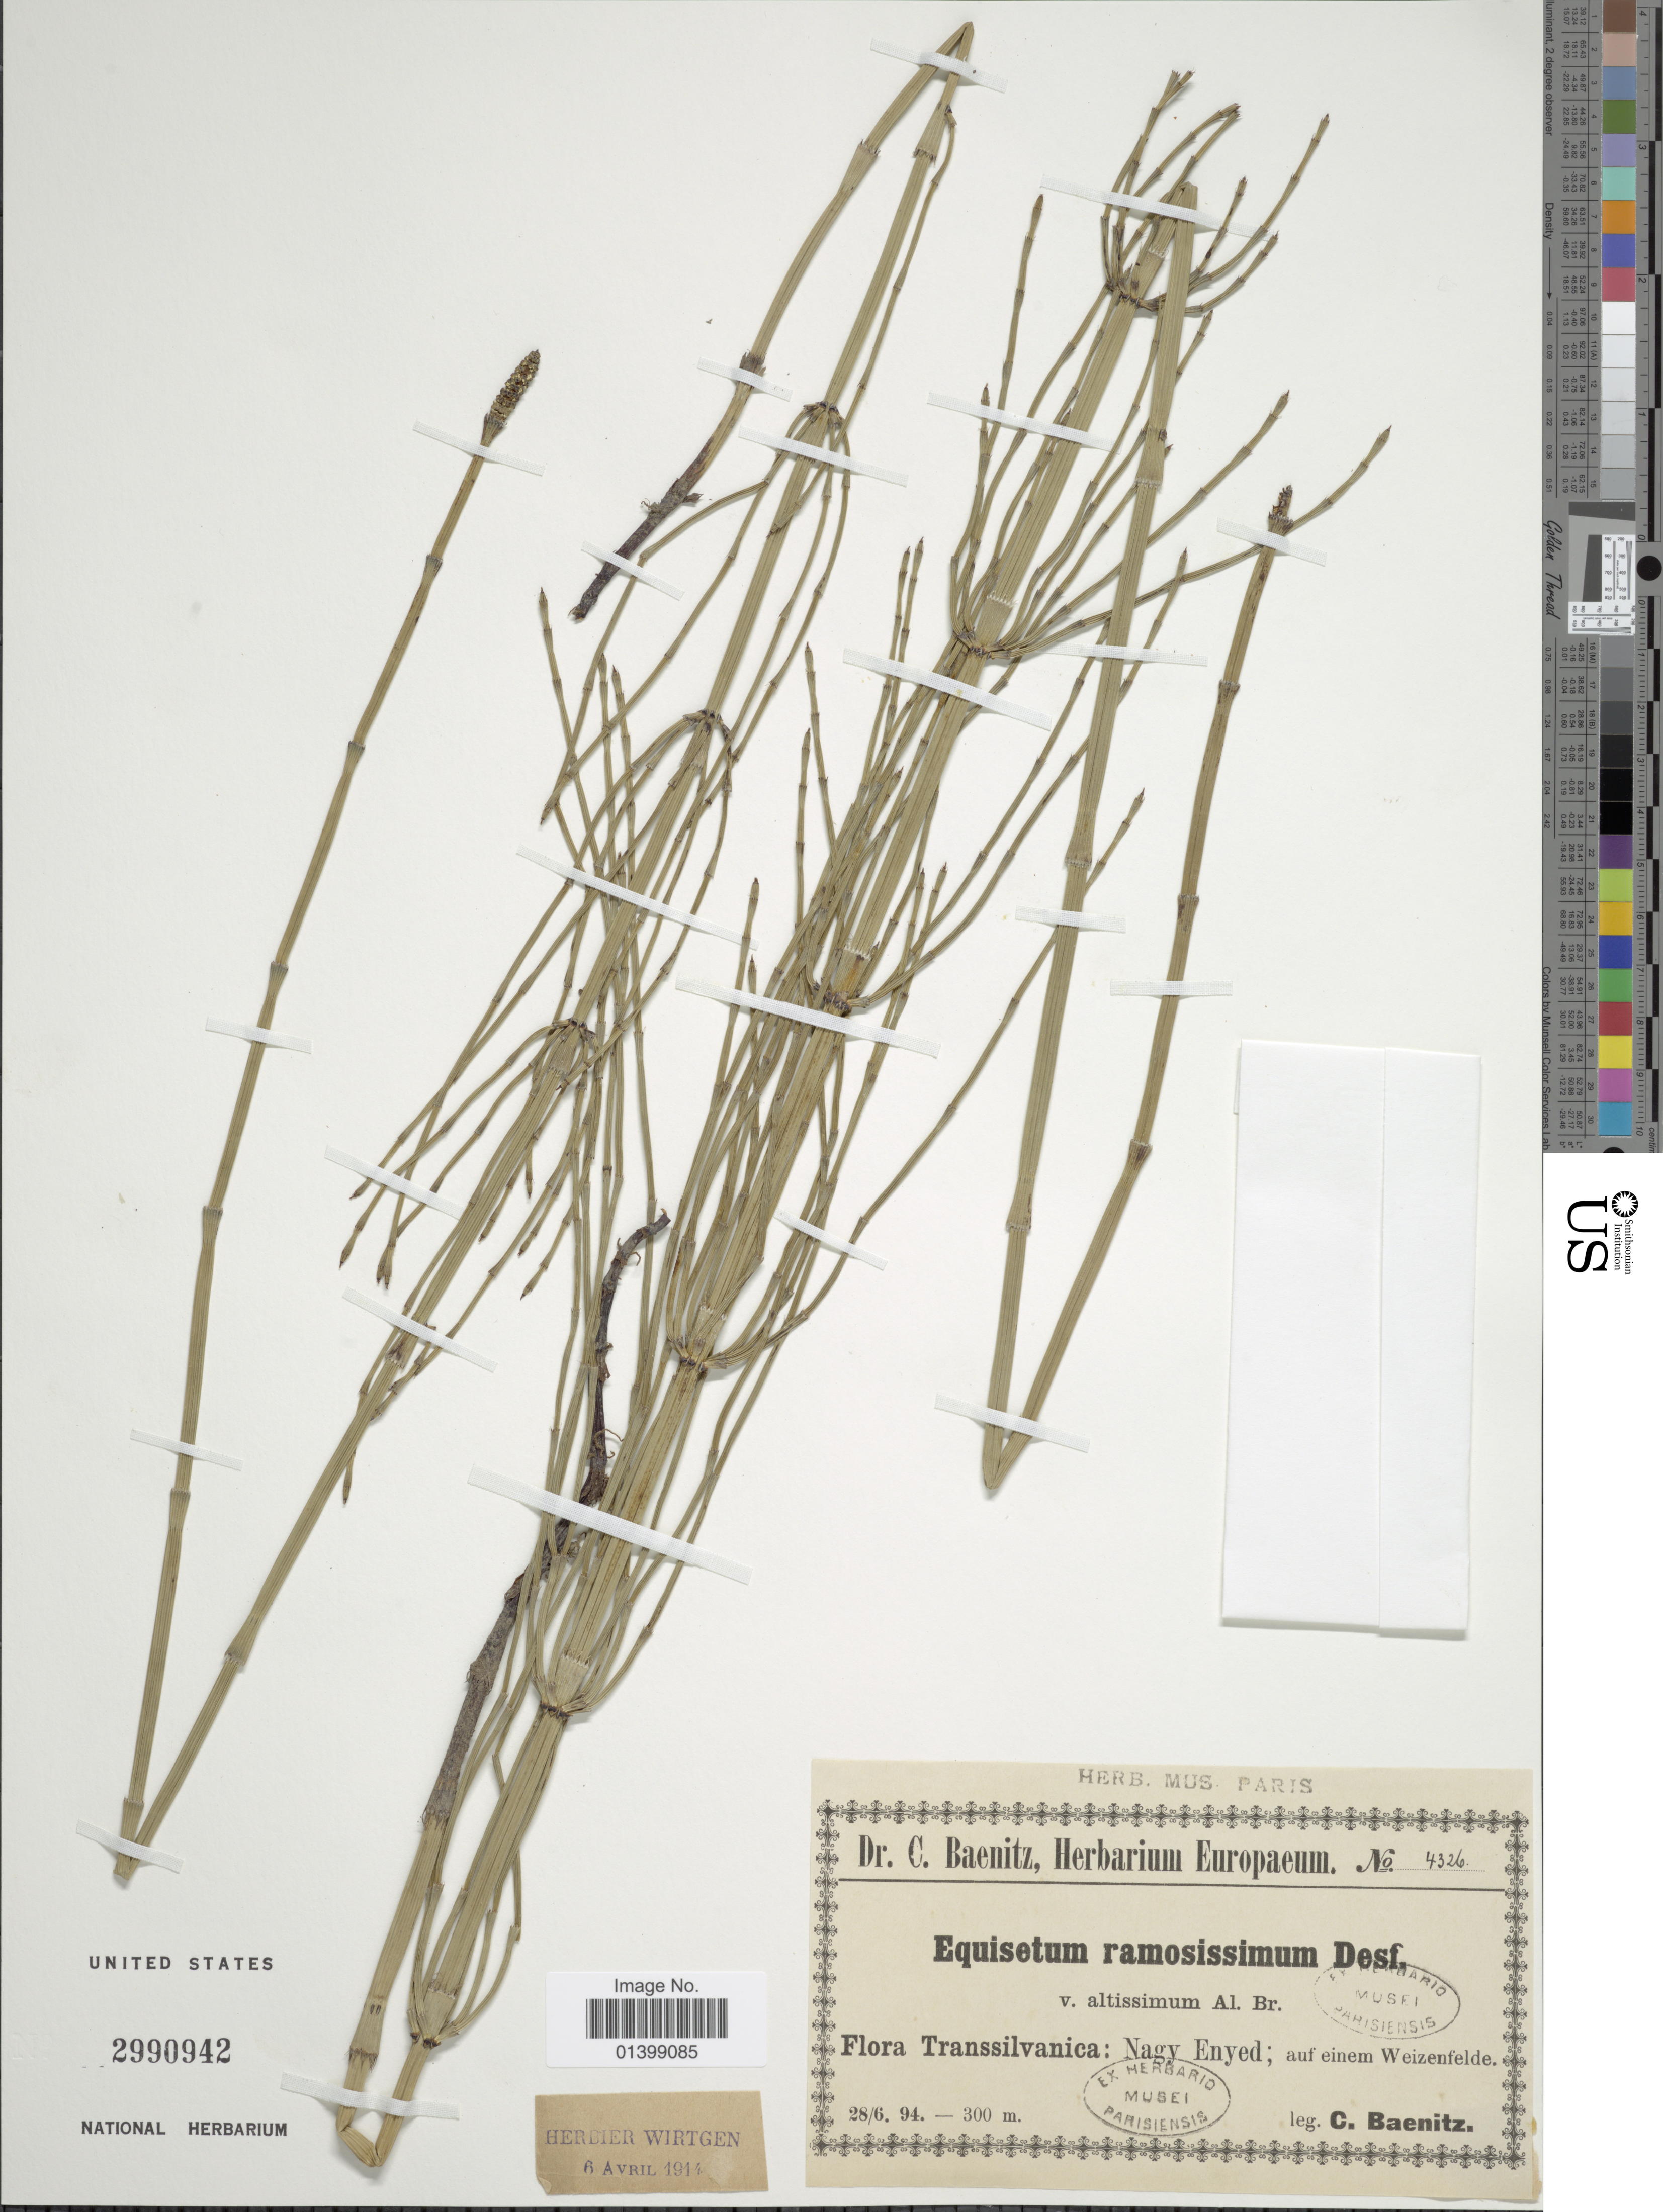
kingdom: Plantae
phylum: Tracheophyta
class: Polypodiopsida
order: Equisetales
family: Equisetaceae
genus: Equisetum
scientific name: Equisetum ramosissimum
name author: Desf.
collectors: C. G. Baenitz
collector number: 4326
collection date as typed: Transcribed d/m/y: 28/6/94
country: Romania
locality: Transsilvanica: Nagy Enyed; auf einem Weizenfelde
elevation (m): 300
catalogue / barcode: US 2990942